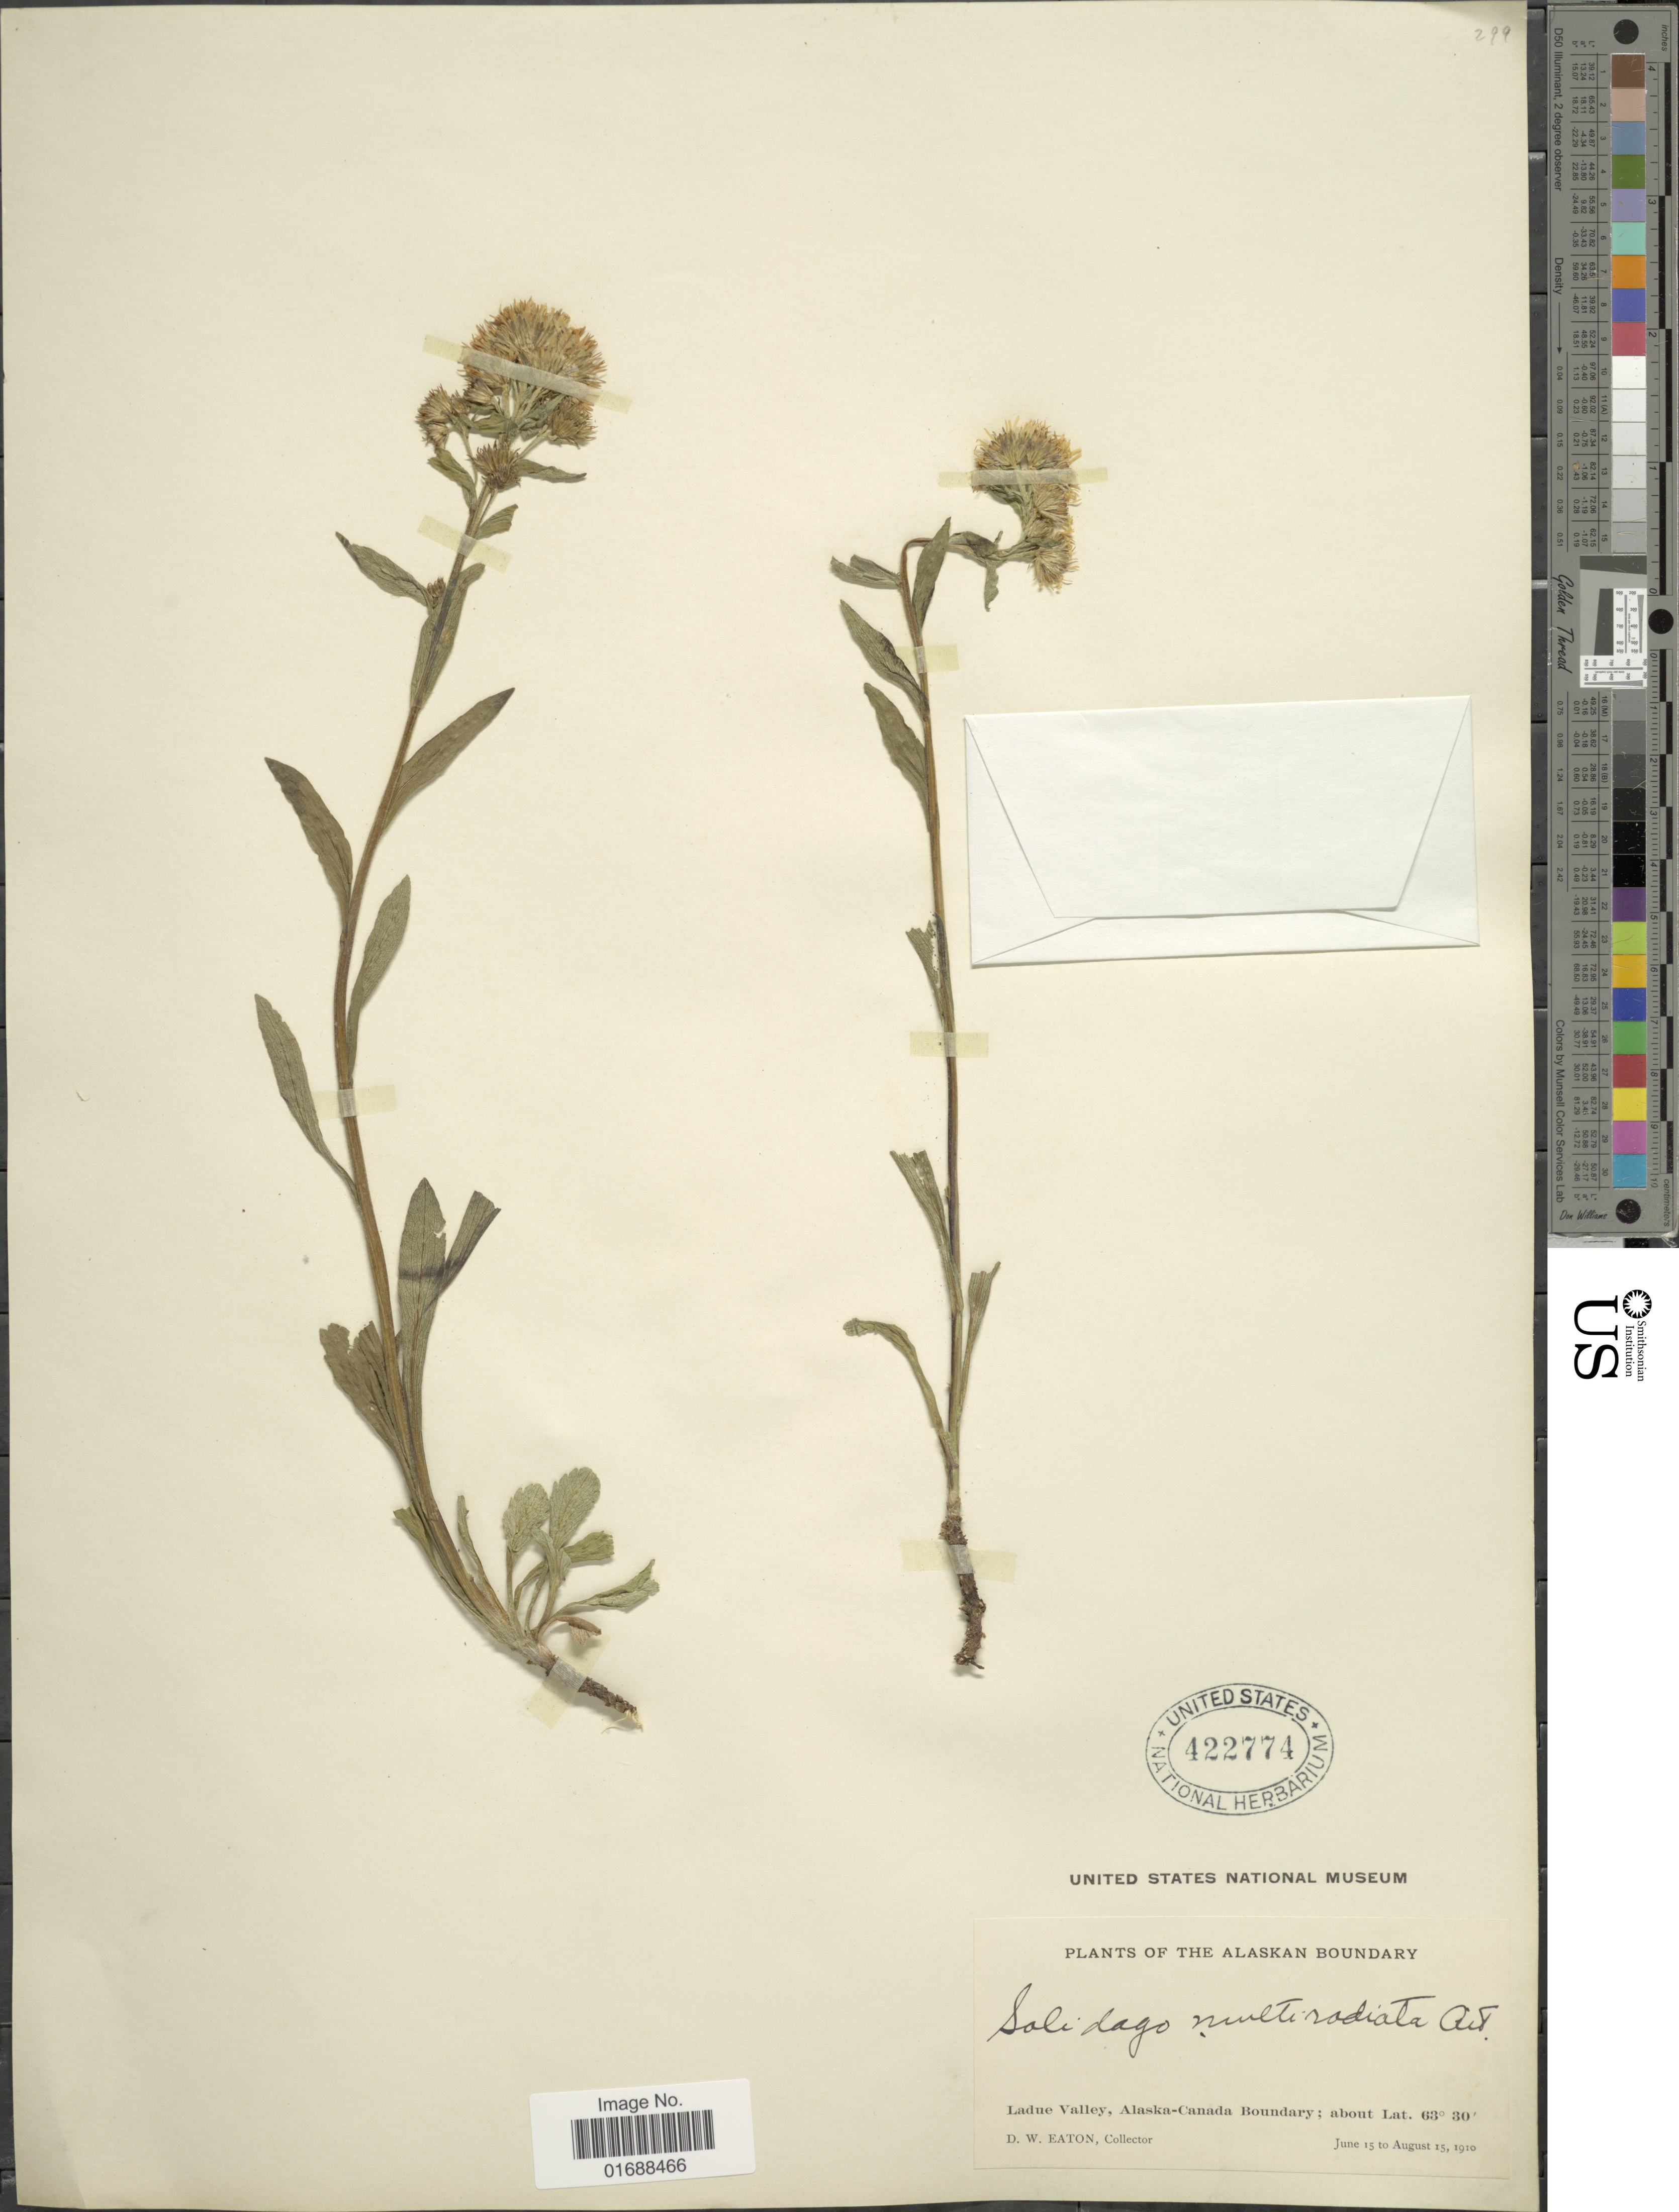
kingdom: Plantae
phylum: Tracheophyta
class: Magnoliopsida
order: Asterales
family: Asteraceae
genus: Solidago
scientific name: Solidago multiradiata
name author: Aiton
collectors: D. Eaton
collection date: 1910-06-15/1910-08-15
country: United States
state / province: Alaska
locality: Alaskan Boundary, Ladue Valley, Alaska-Canada Boundary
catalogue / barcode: US 422774